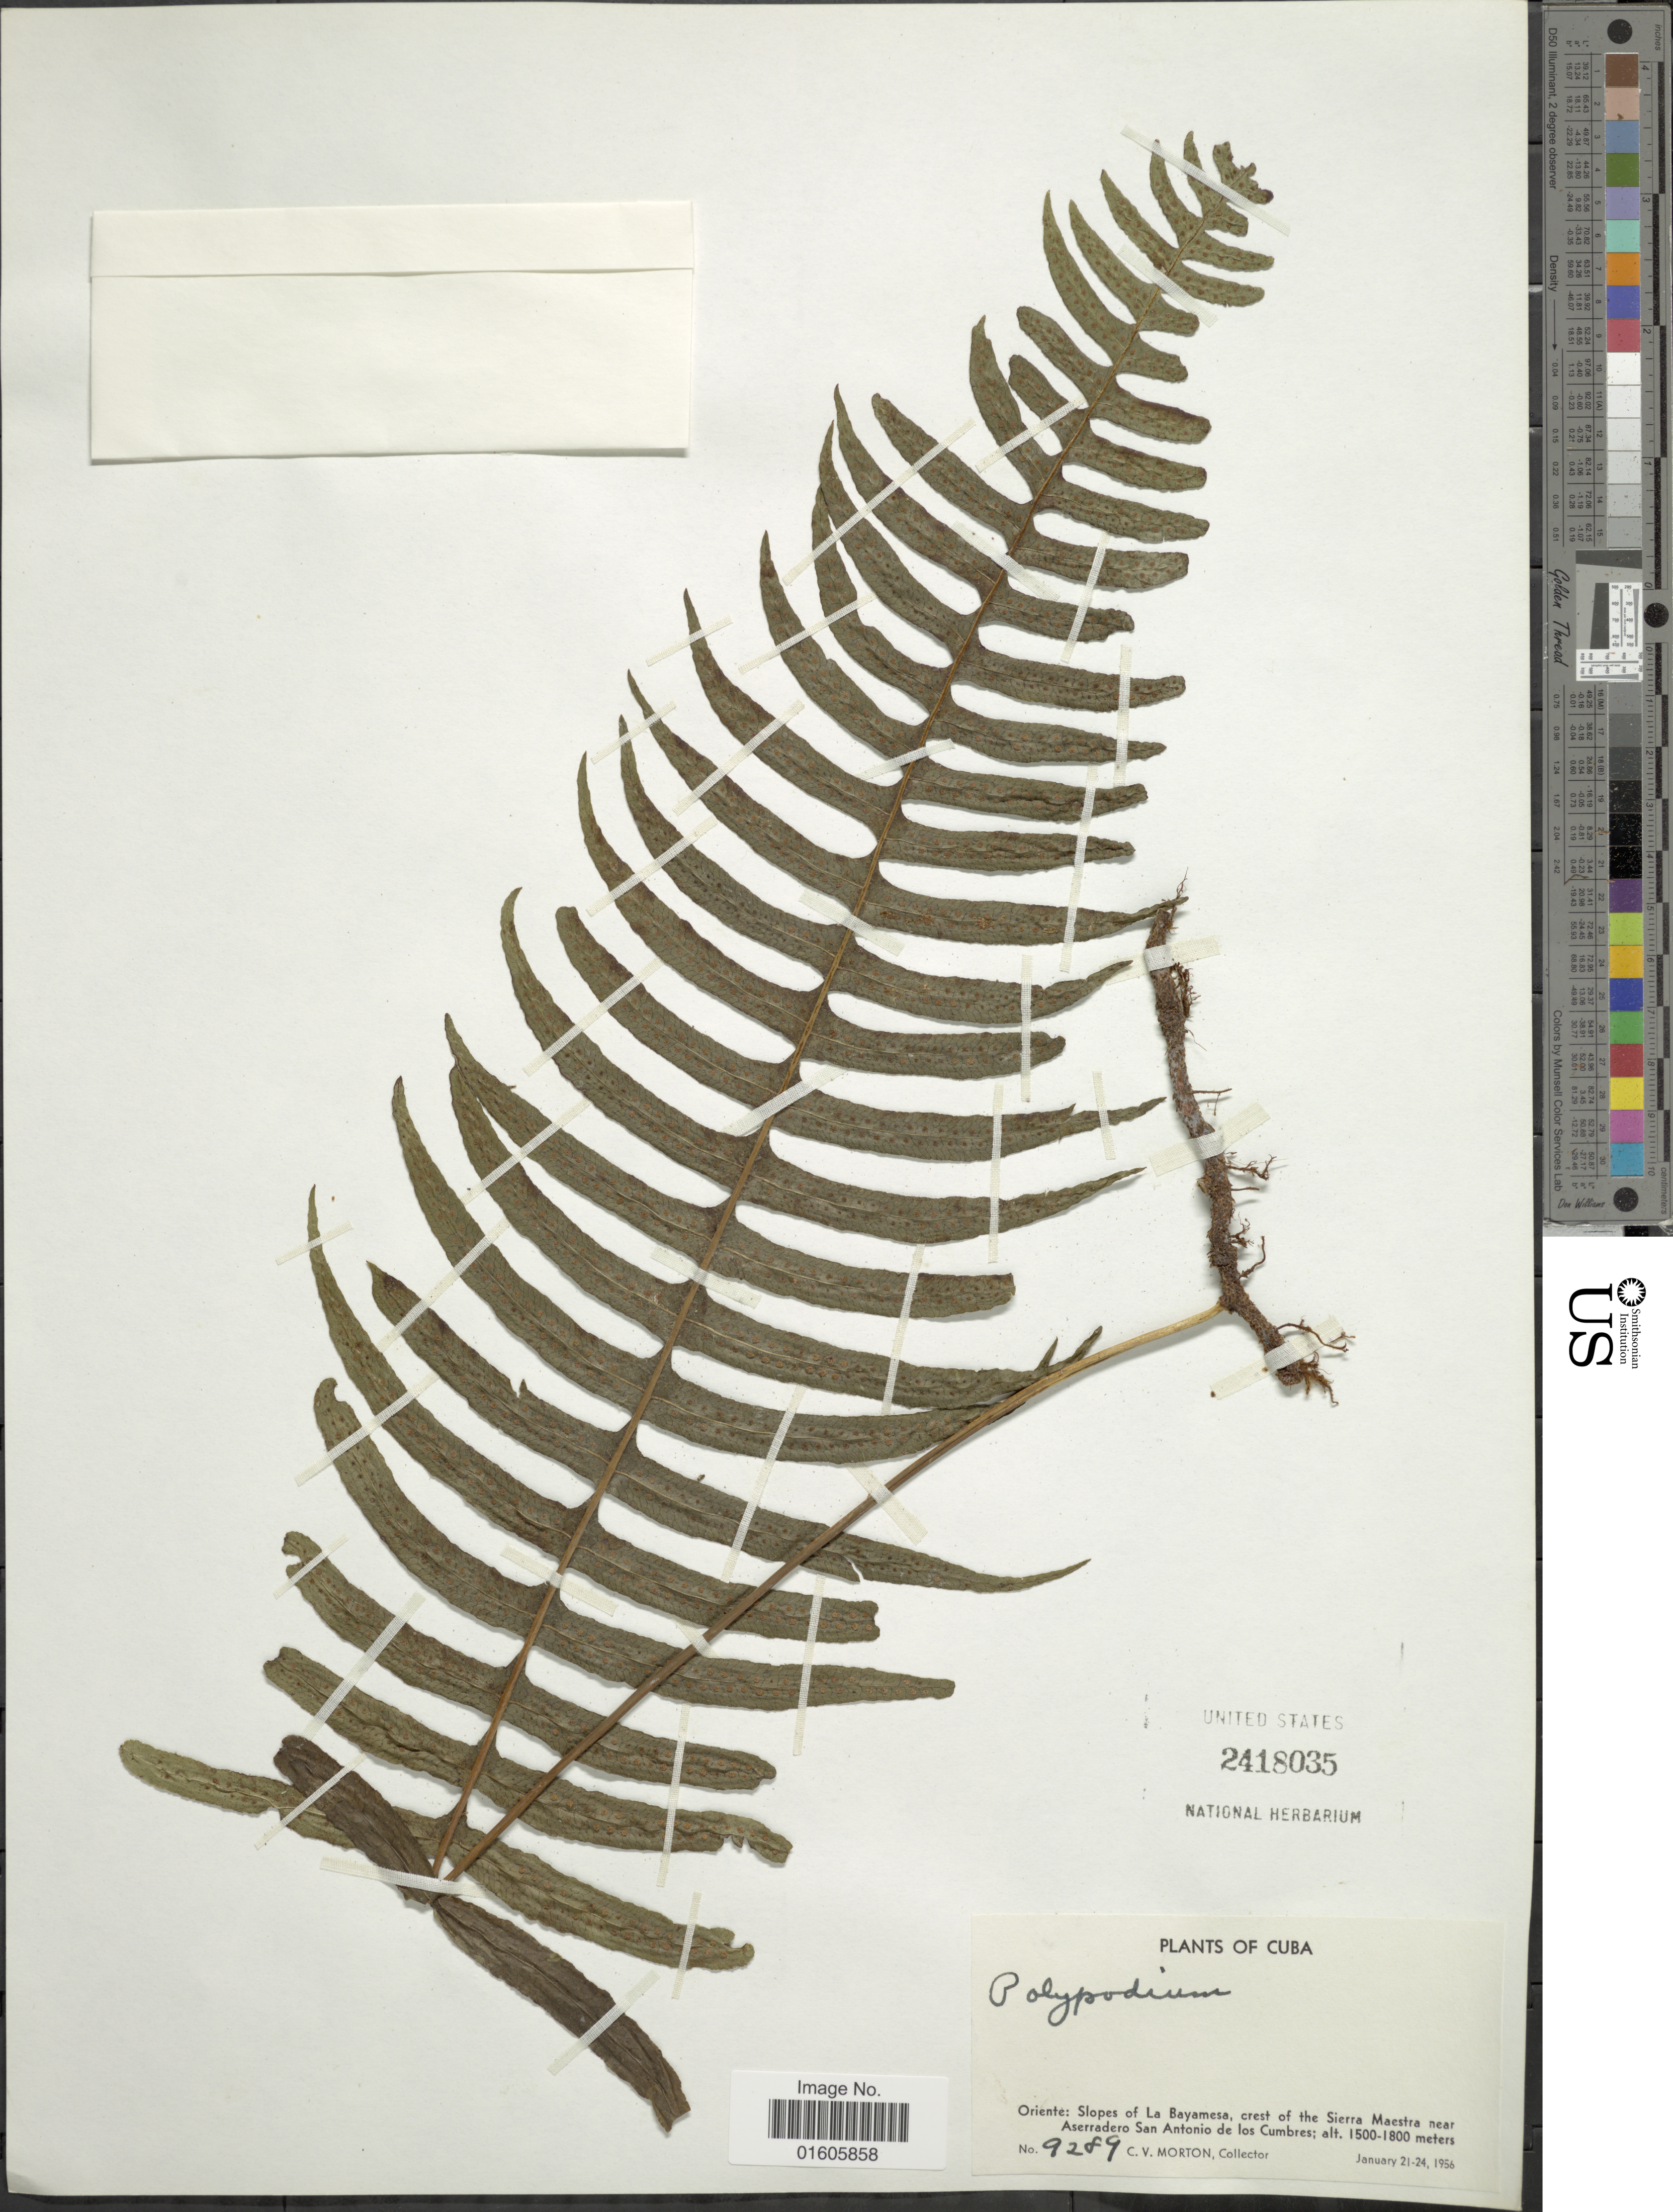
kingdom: Plantae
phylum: Tracheophyta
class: Polypodiopsida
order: Polypodiales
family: Polypodiaceae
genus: Serpocaulon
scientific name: Serpocaulon sp.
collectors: C. V. Morton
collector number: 9289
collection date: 1956-01-21/1956-01-24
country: Cuba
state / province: Oriente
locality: Oriente: Slopes of La Bayamesa, crest of the Sierra Maestra near Aserradera San Antonio de los Cumbres.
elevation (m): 1500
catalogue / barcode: US 2418035